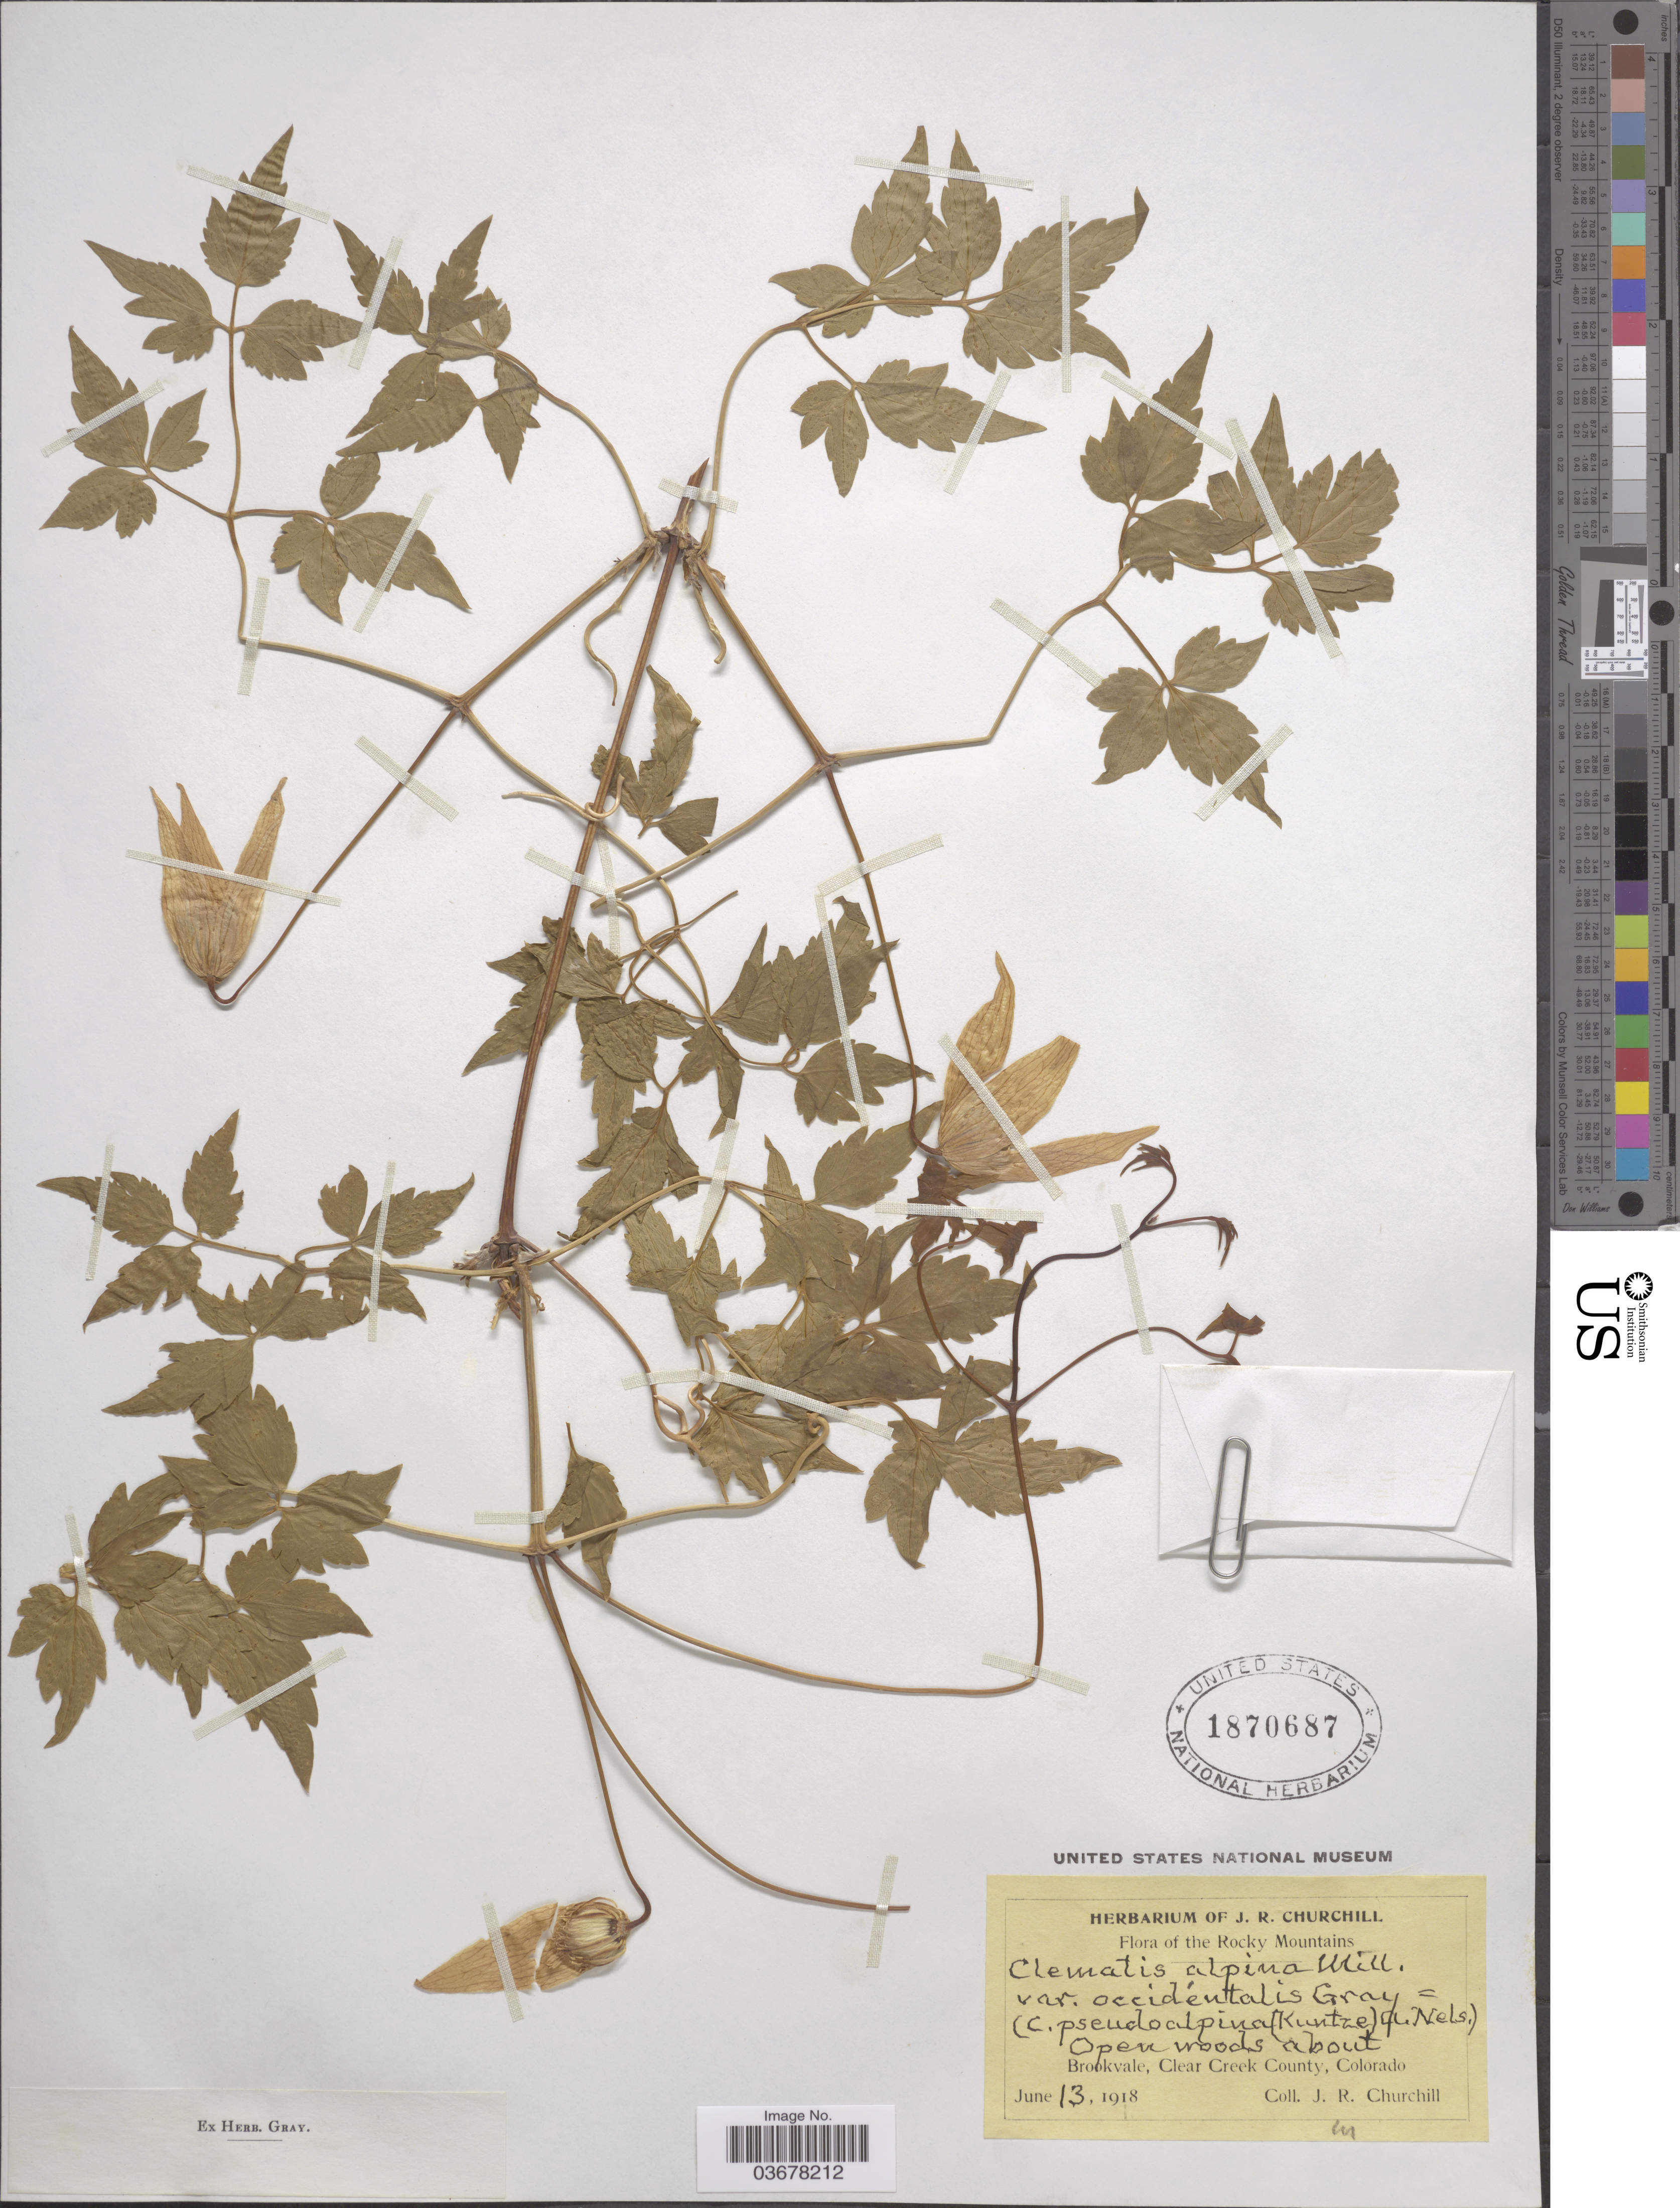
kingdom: Plantae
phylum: Tracheophyta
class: Magnoliopsida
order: Ranunculales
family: Ranunculaceae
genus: Clematis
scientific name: Clematis columbiana var. columbiana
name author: (Nutt.) Torr. & A. Gray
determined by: Strong, M. T., (US), Smithsonian Institution - National Museum of Natural History (UNITED STATES)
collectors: J. Churchill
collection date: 1918-06-13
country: United States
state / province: Colorado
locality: The Rocky Mountains. Open woods about Brookvale, Clear Creek County.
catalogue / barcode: US 1870687